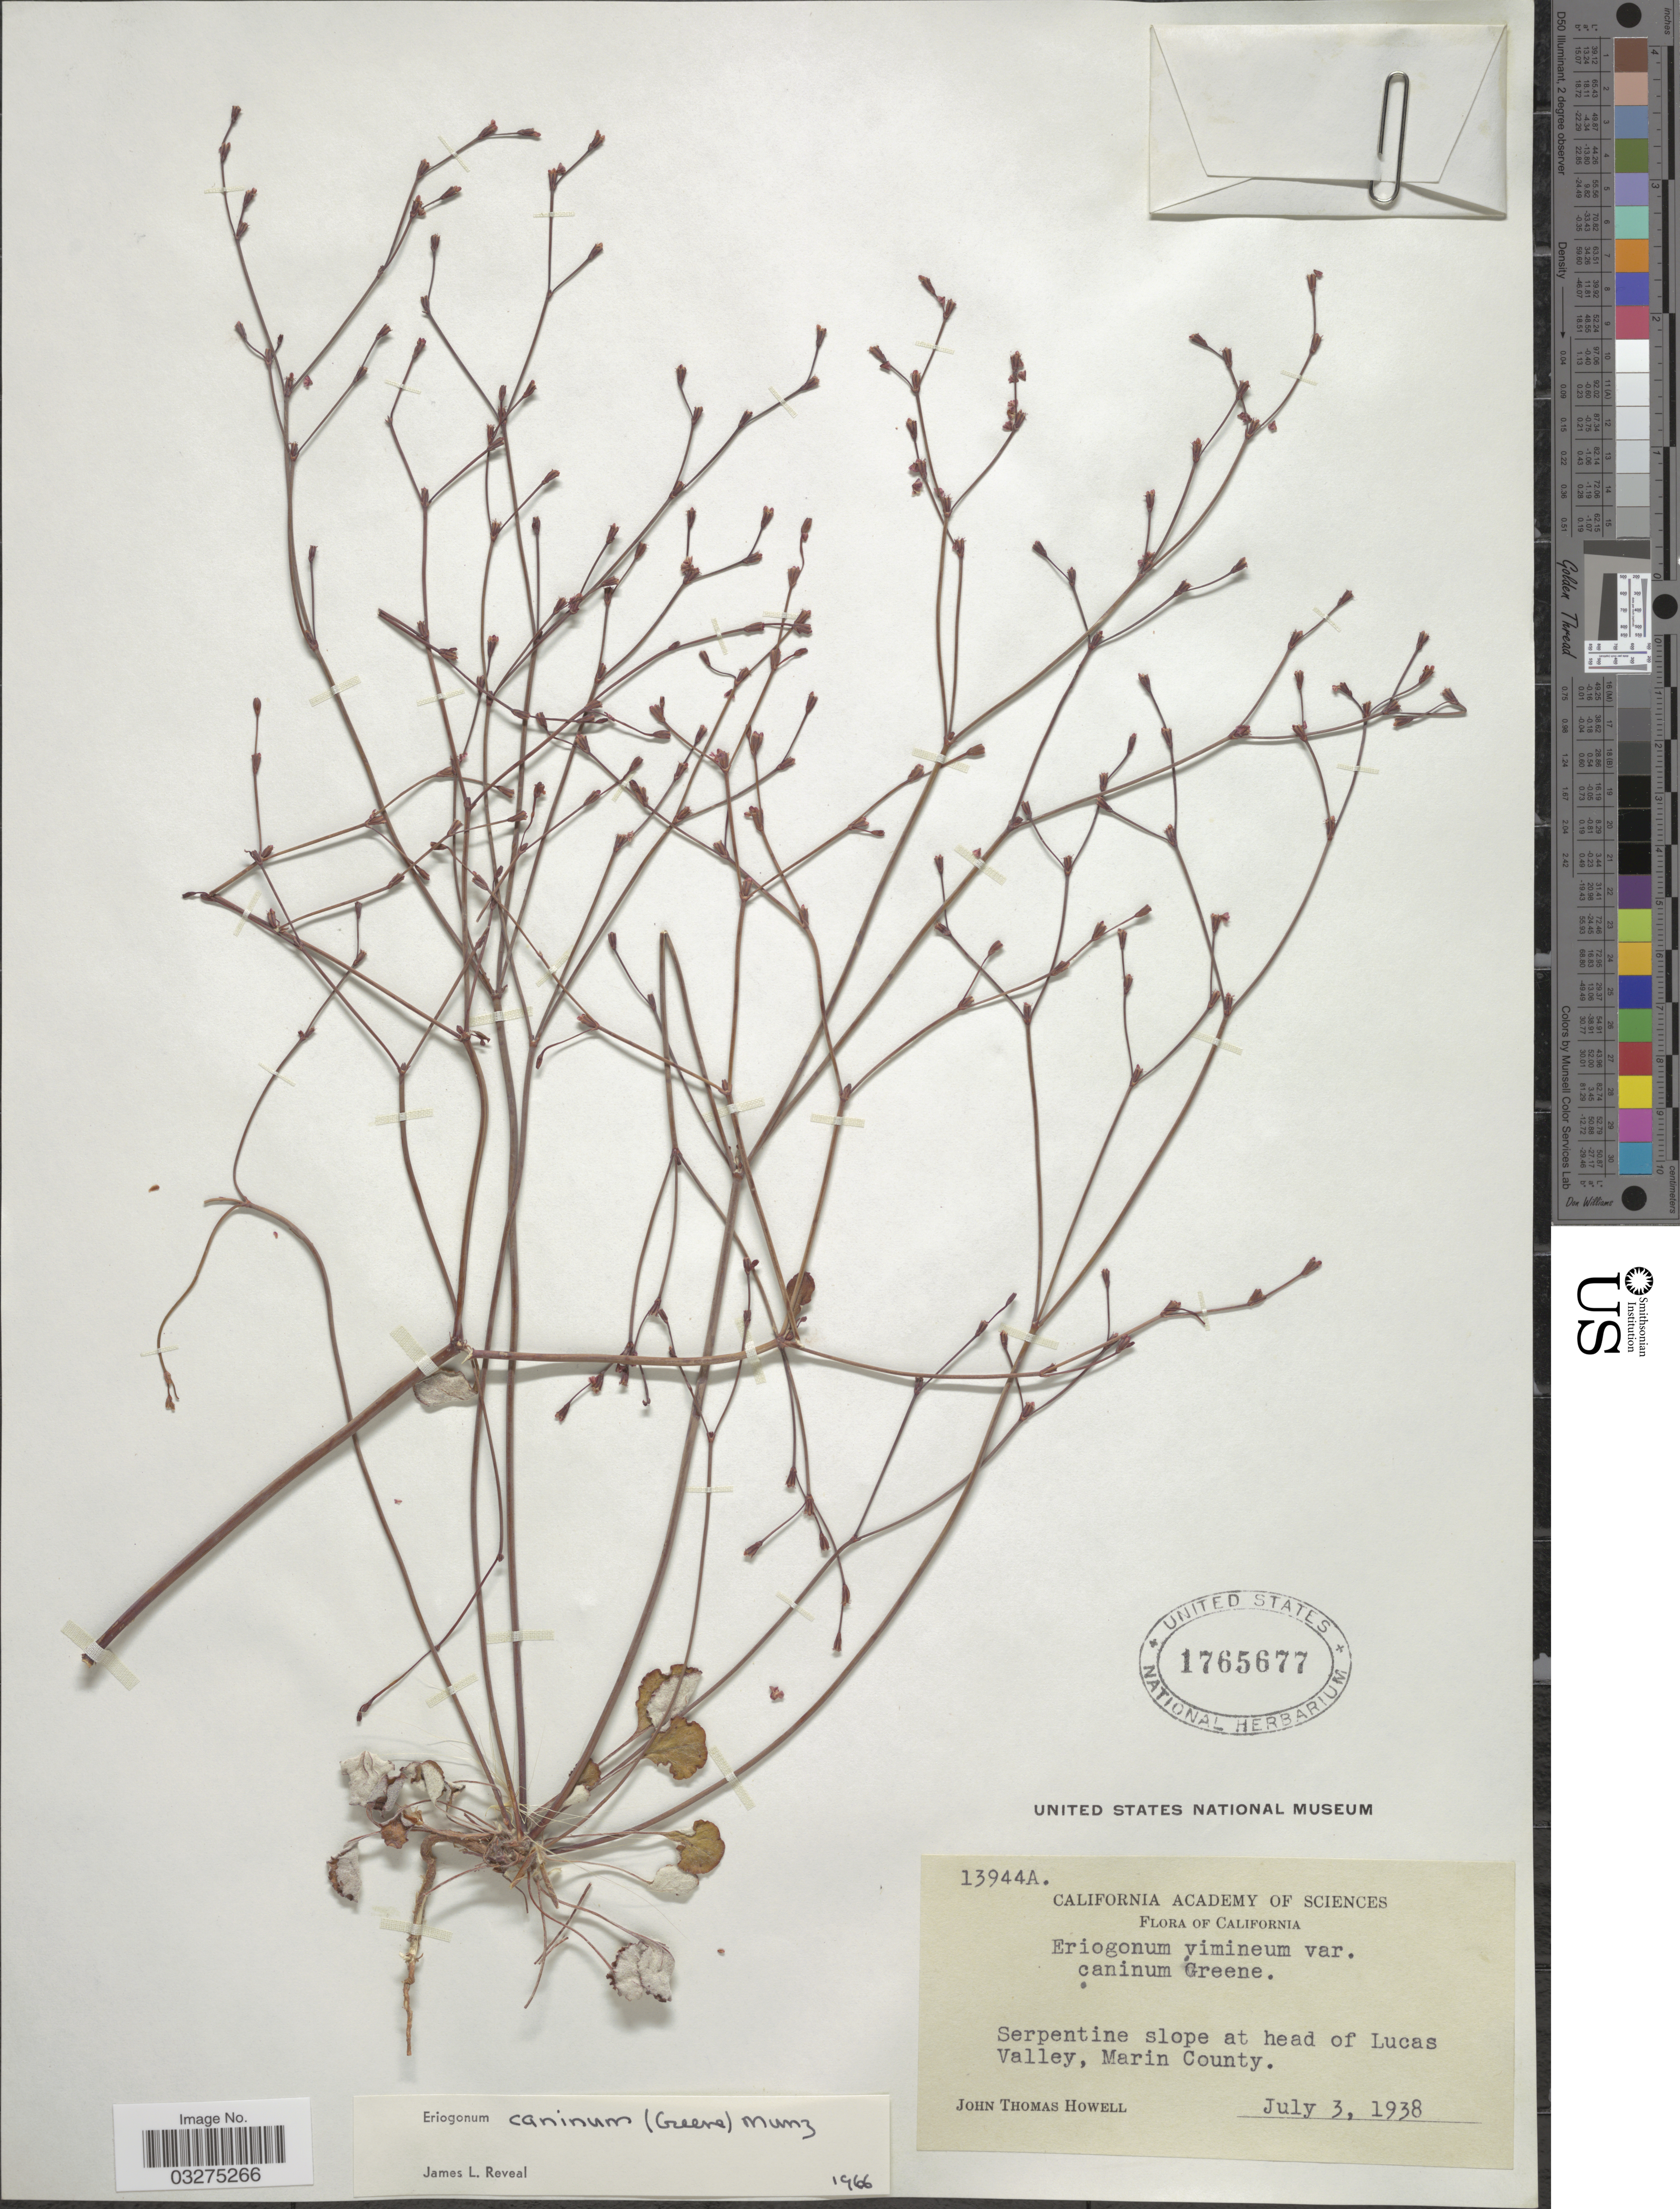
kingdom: Plantae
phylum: Tracheophyta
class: Magnoliopsida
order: Caryophyllales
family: Polygonaceae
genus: Eriogonum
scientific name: Eriogonum caninum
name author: (Greene) Munz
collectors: J. T. Howell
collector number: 13944A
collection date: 1938-07-03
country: United States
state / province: California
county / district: Marin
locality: Serpentine slope at head of Lucas Valley, Marin County.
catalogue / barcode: US 1765677